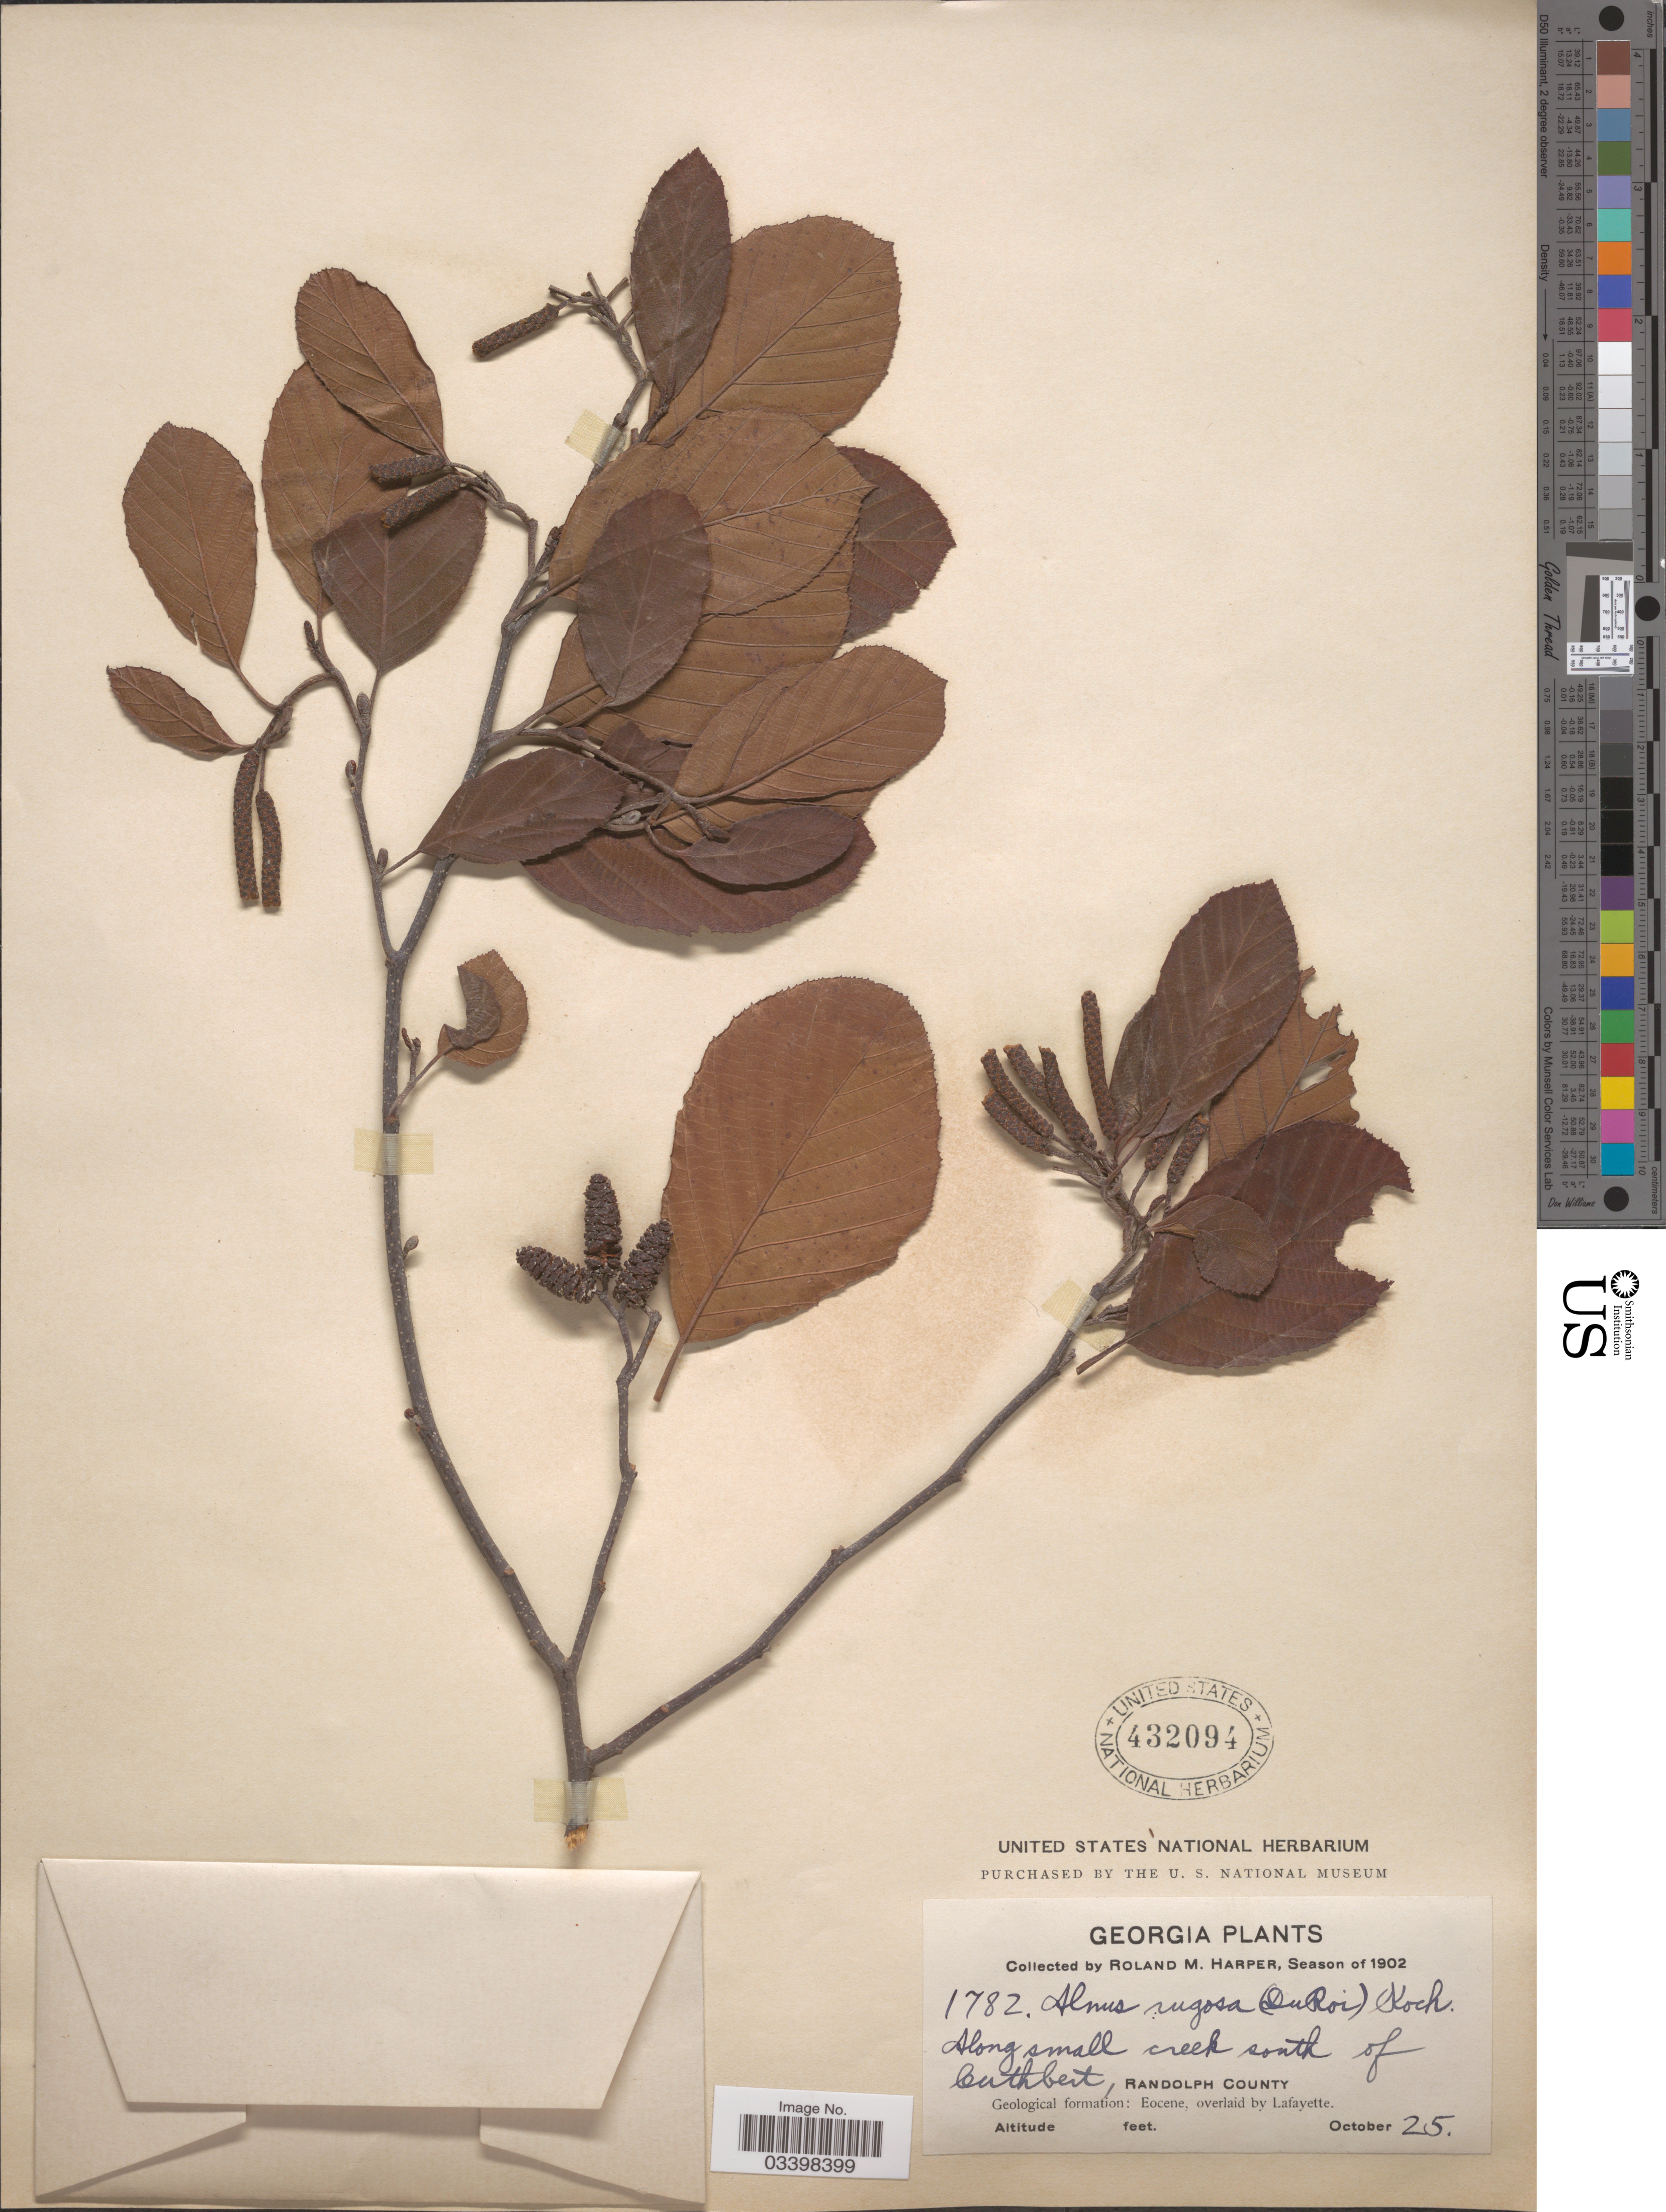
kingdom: Plantae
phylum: Tracheophyta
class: Magnoliopsida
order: Fagales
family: Betulaceae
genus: Alnus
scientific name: Alnus serrulata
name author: (Aiton) Willd.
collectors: R. M. Harper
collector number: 1782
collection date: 1902-10-25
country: United States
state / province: Georgia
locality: Along small creek south of Cuthbert, Randolph County. Geological formation: Eocene, overlaid by Lafayette.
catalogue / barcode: US 432094